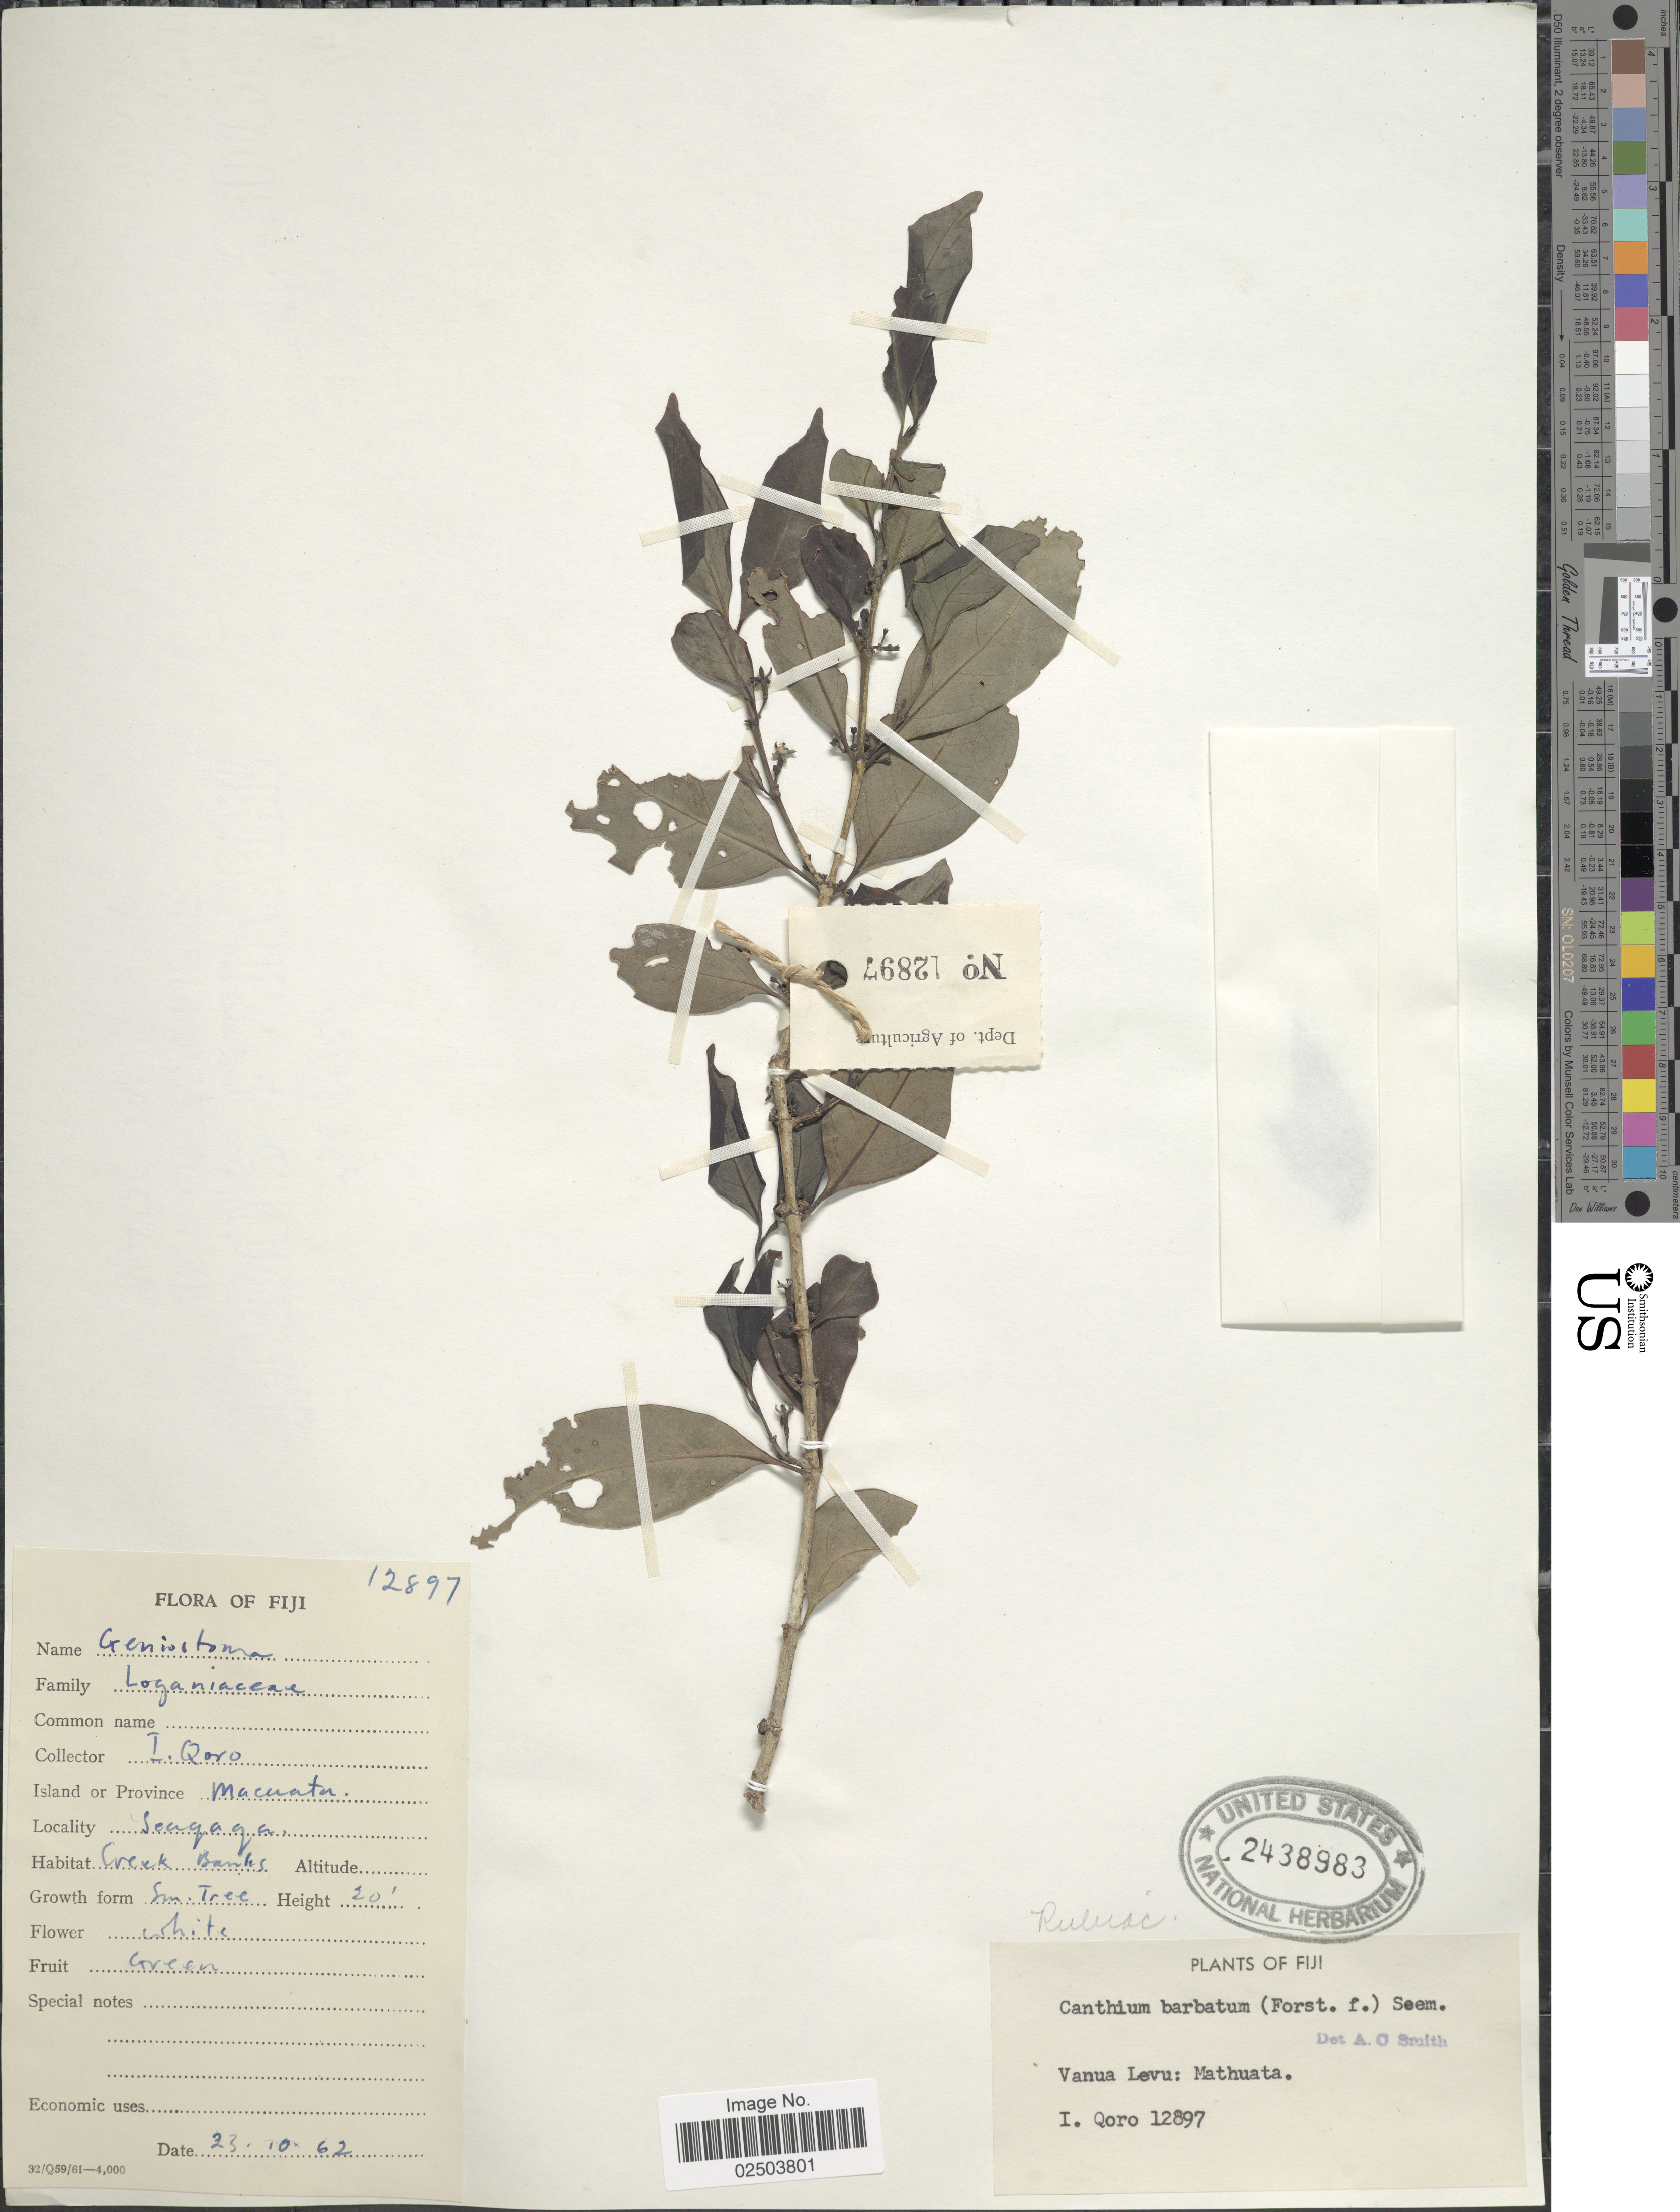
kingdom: Plantae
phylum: Tracheophyta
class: Magnoliopsida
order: Gentianales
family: Rubiaceae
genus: Cyclophyllum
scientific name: Cyclophyllum barbatum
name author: (G. Forst.) N. Hallé & J. Florence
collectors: I. Qoro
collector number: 12897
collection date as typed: Transcribed d/m/y: 23/10/62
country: Fiji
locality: Island or Province Macuata. Seaqaqa, Vanua Levu: Mathuata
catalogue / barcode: US 2438983